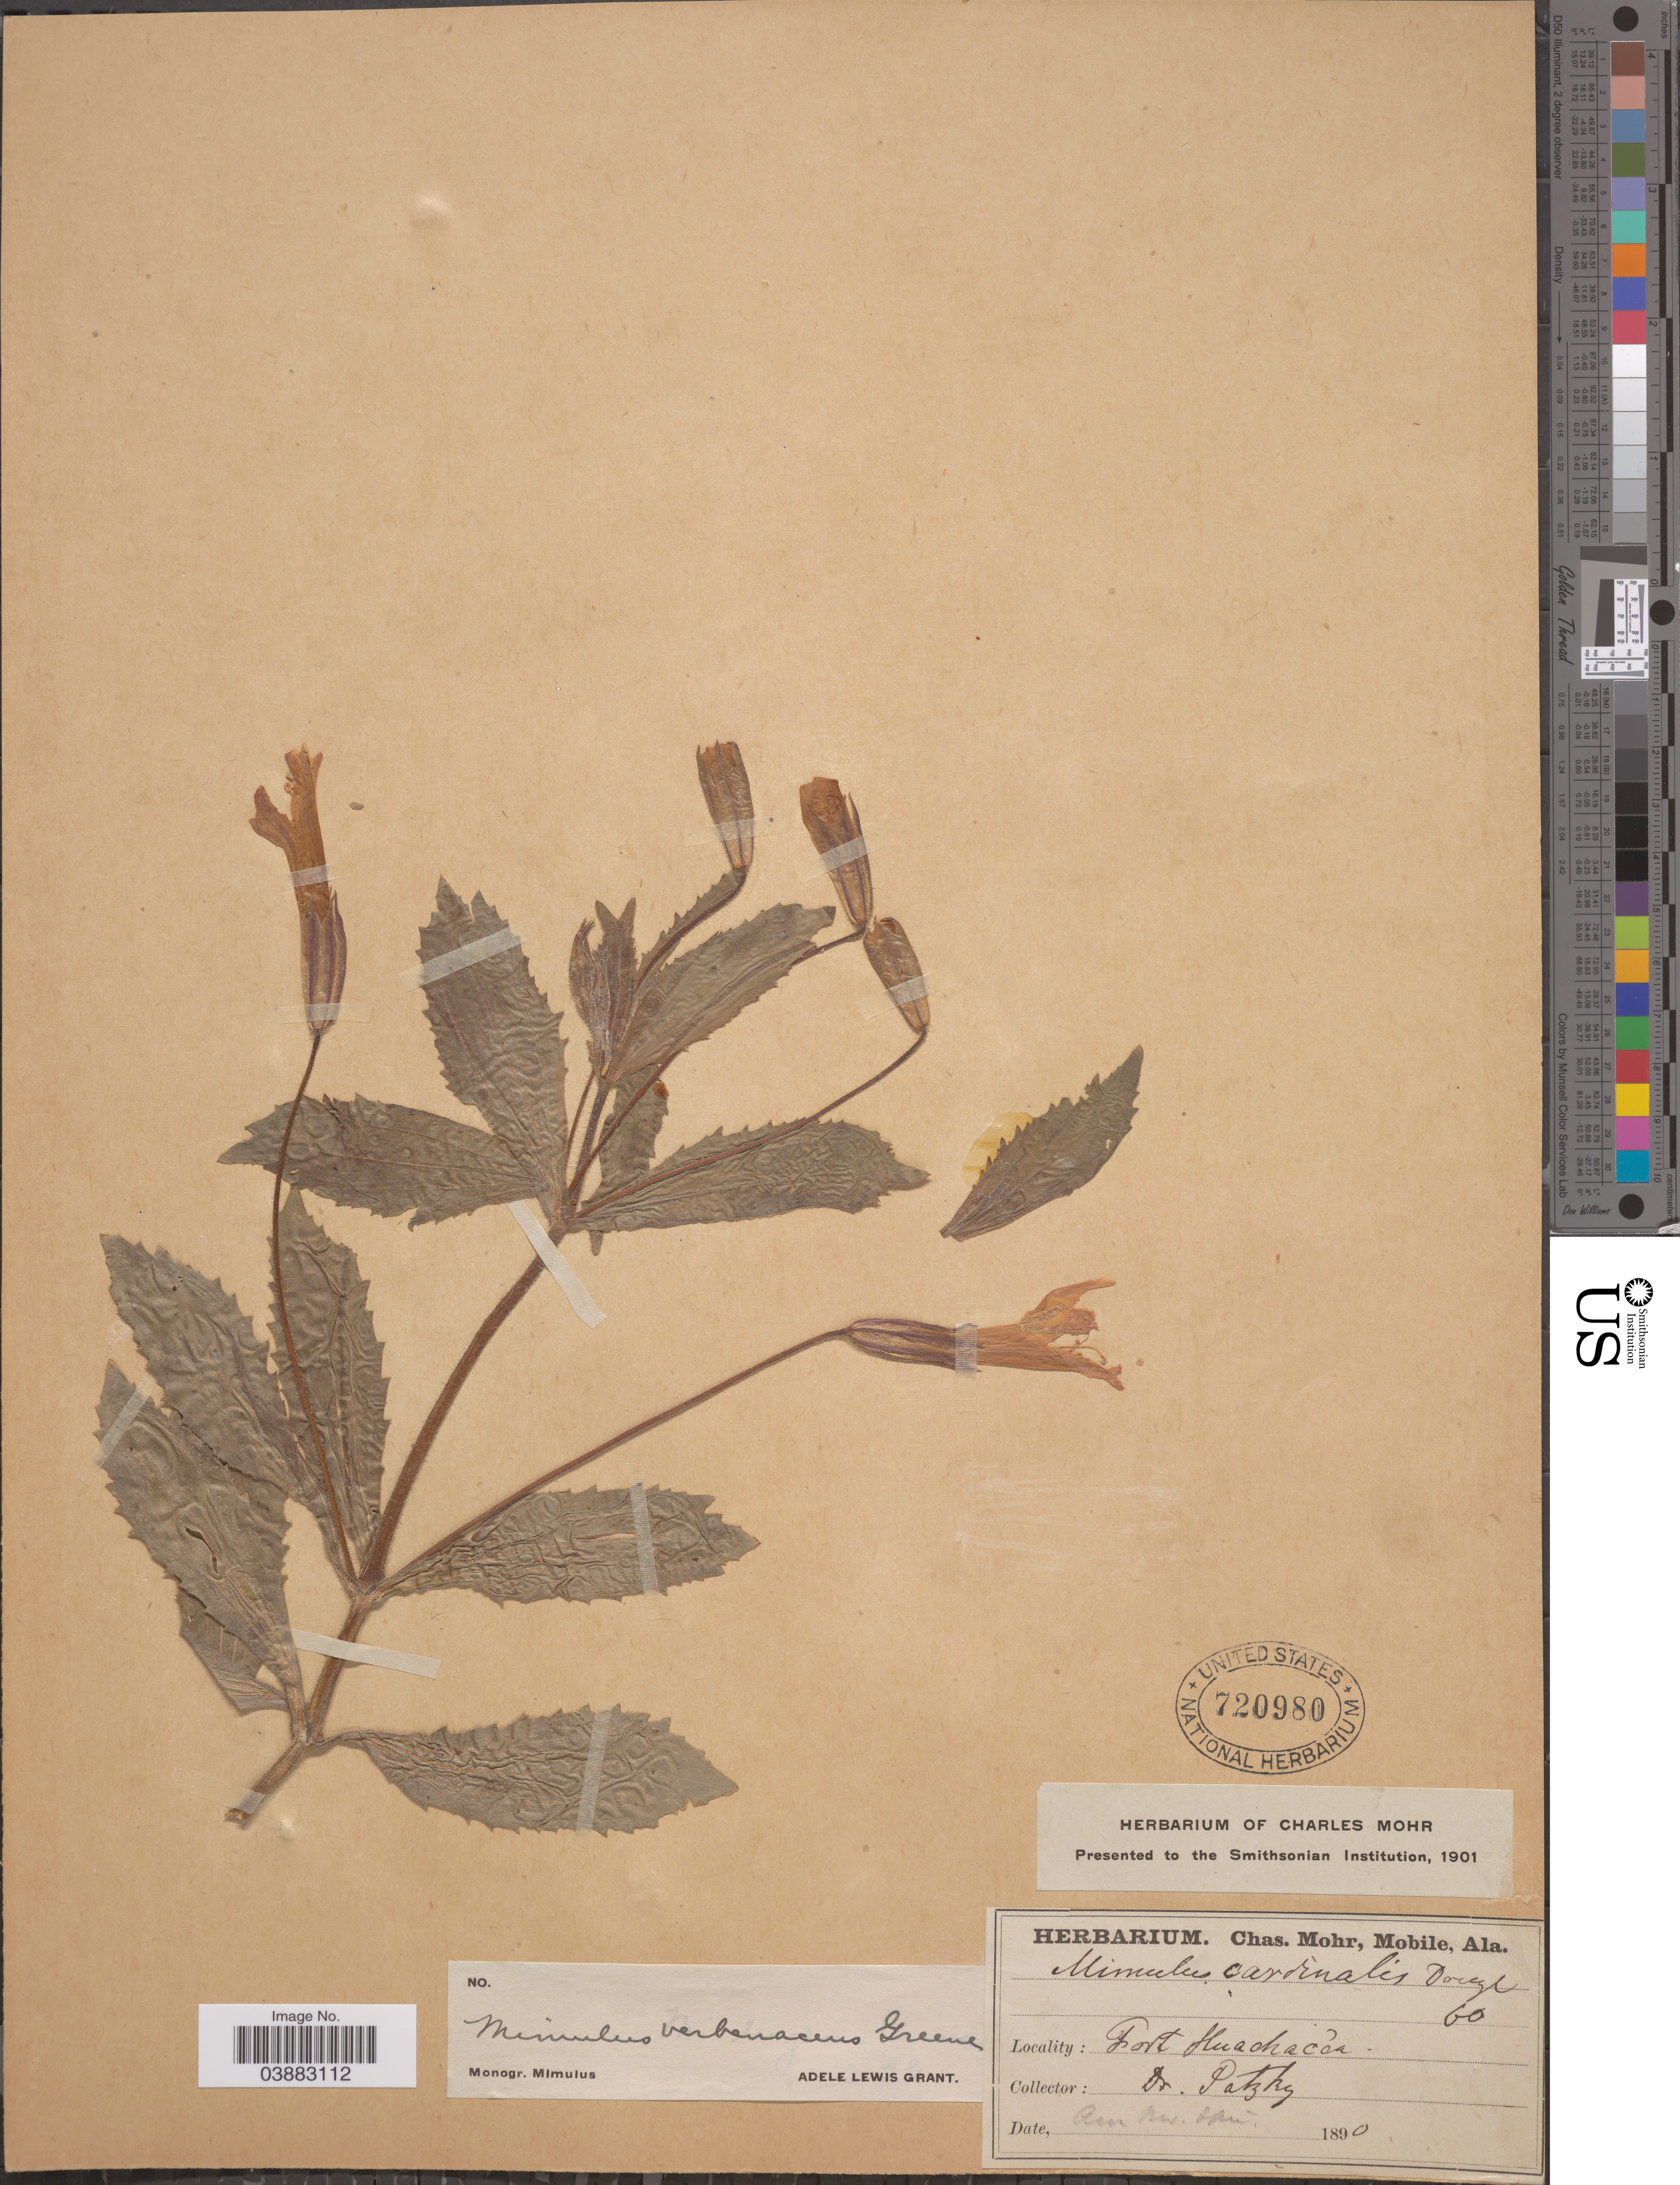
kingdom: Plantae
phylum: Tracheophyta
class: Magnoliopsida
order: Lamiales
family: Phrymaceae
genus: Mimulus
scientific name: Mimulus verbenaceus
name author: Greene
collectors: -. Patzky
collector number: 60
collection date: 1890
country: United States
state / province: Alabama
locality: Fort Huachuca.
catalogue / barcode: US 720980